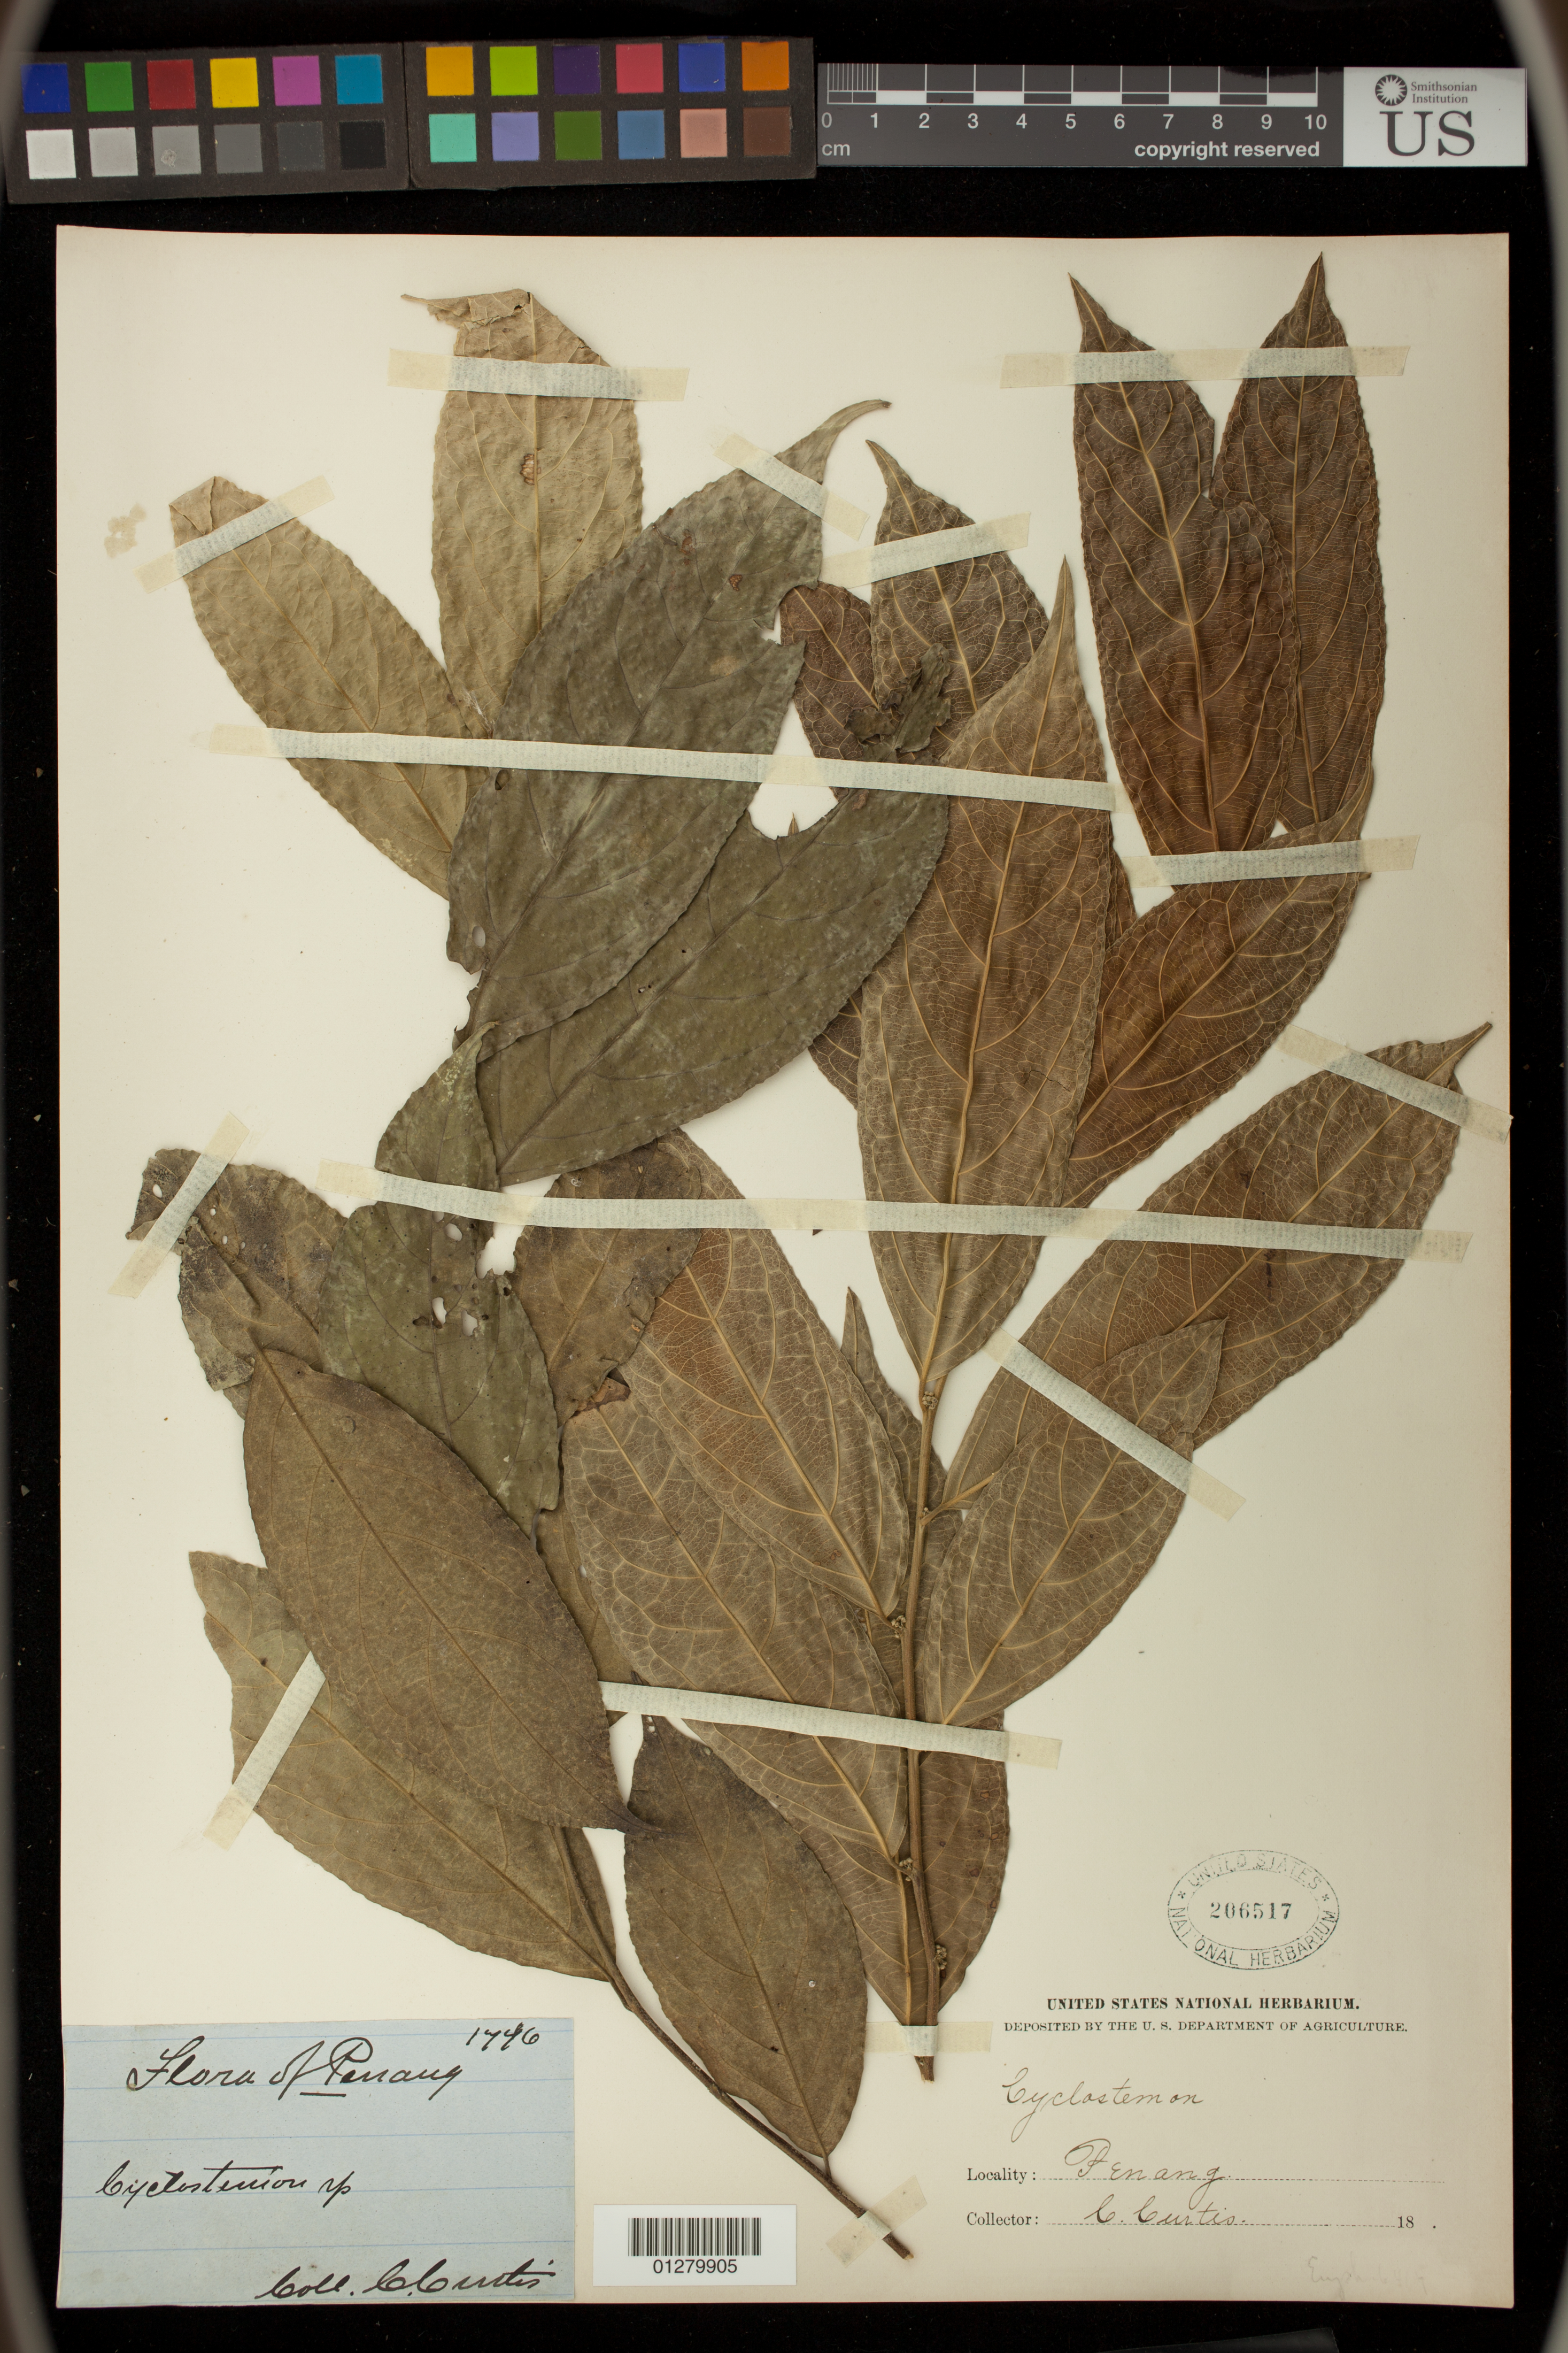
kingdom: Plantae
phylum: Tracheophyta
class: Magnoliopsida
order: Malpighiales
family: Putranjivaceae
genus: Drypetes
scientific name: Drypetes sp.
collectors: C. Curtis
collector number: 1746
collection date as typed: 18--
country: Malaysia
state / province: Pinang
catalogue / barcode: US 206517